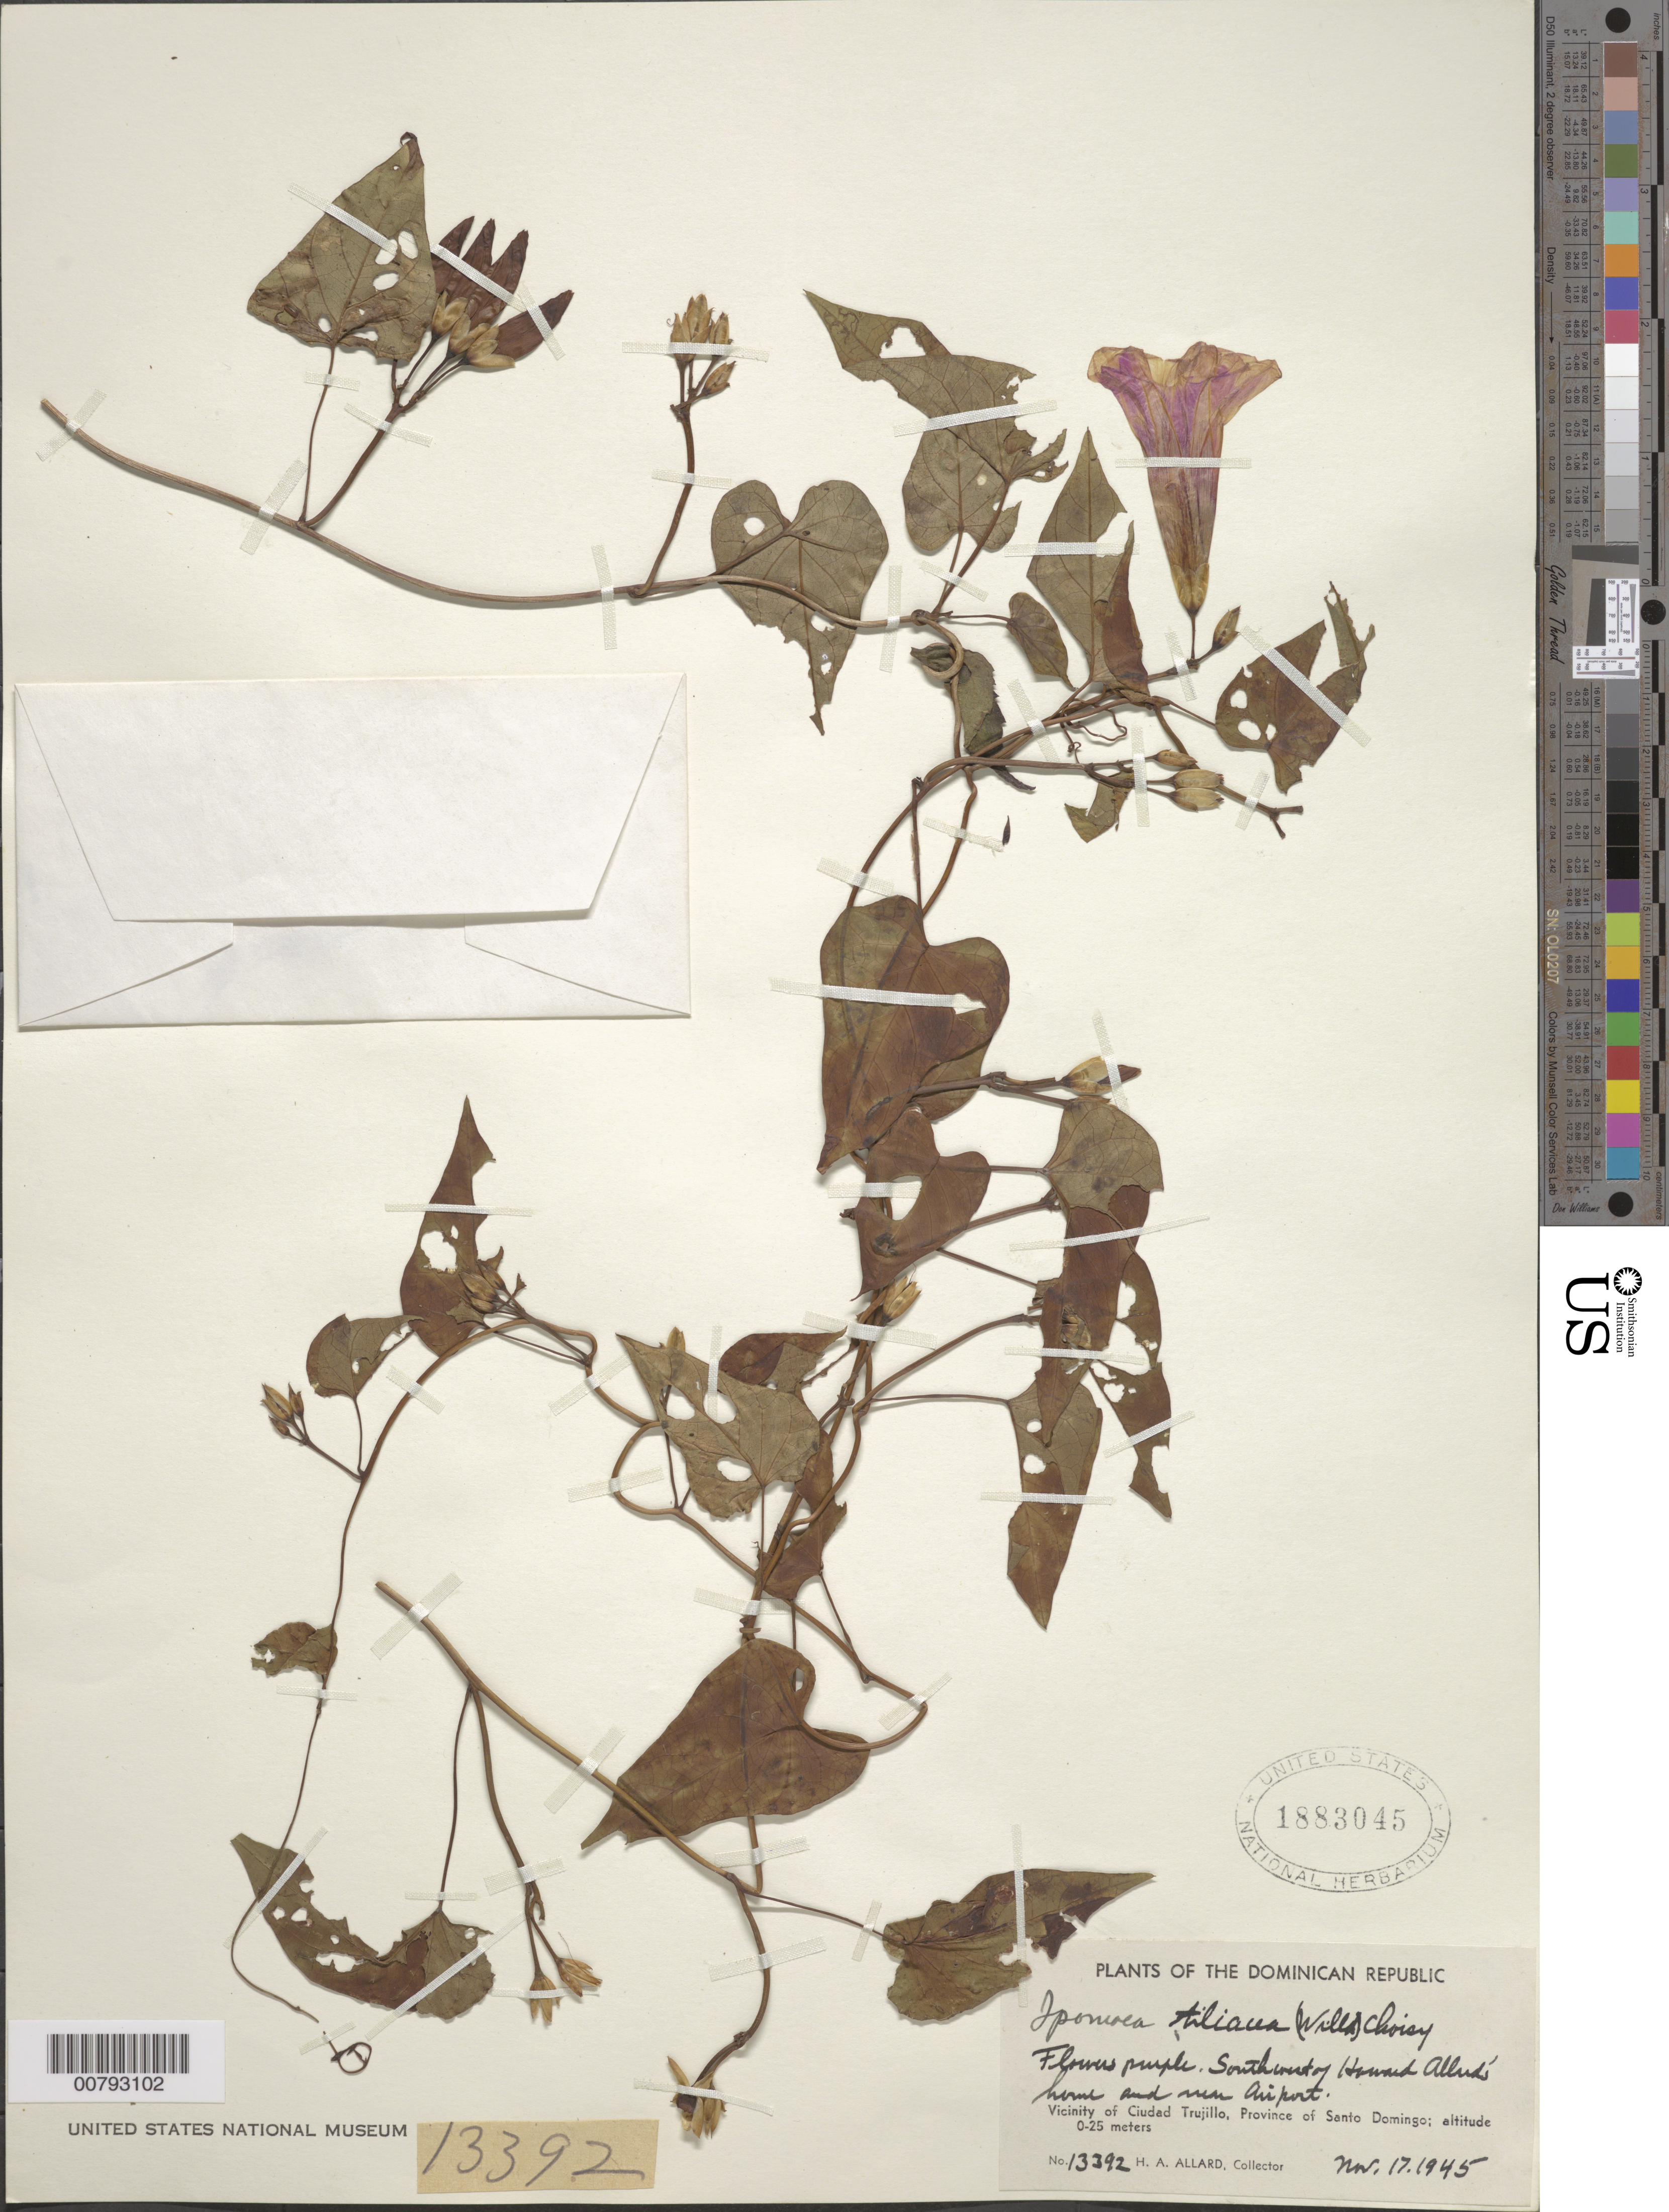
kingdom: Plantae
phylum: Tracheophyta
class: Magnoliopsida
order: Solanales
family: Convolvulaceae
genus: Ipomoea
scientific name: Ipomoea tiliacea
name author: (Willd.) Choisy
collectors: H. A. Allard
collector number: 13392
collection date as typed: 17 Nov 1945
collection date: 1945-11-17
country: Dominican Republic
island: Hispaniola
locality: Province of Santo Domingo, vicinity of Ciudad Trujillo, southwest of Howard Allard's home and near airport.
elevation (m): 0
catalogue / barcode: US 1883045